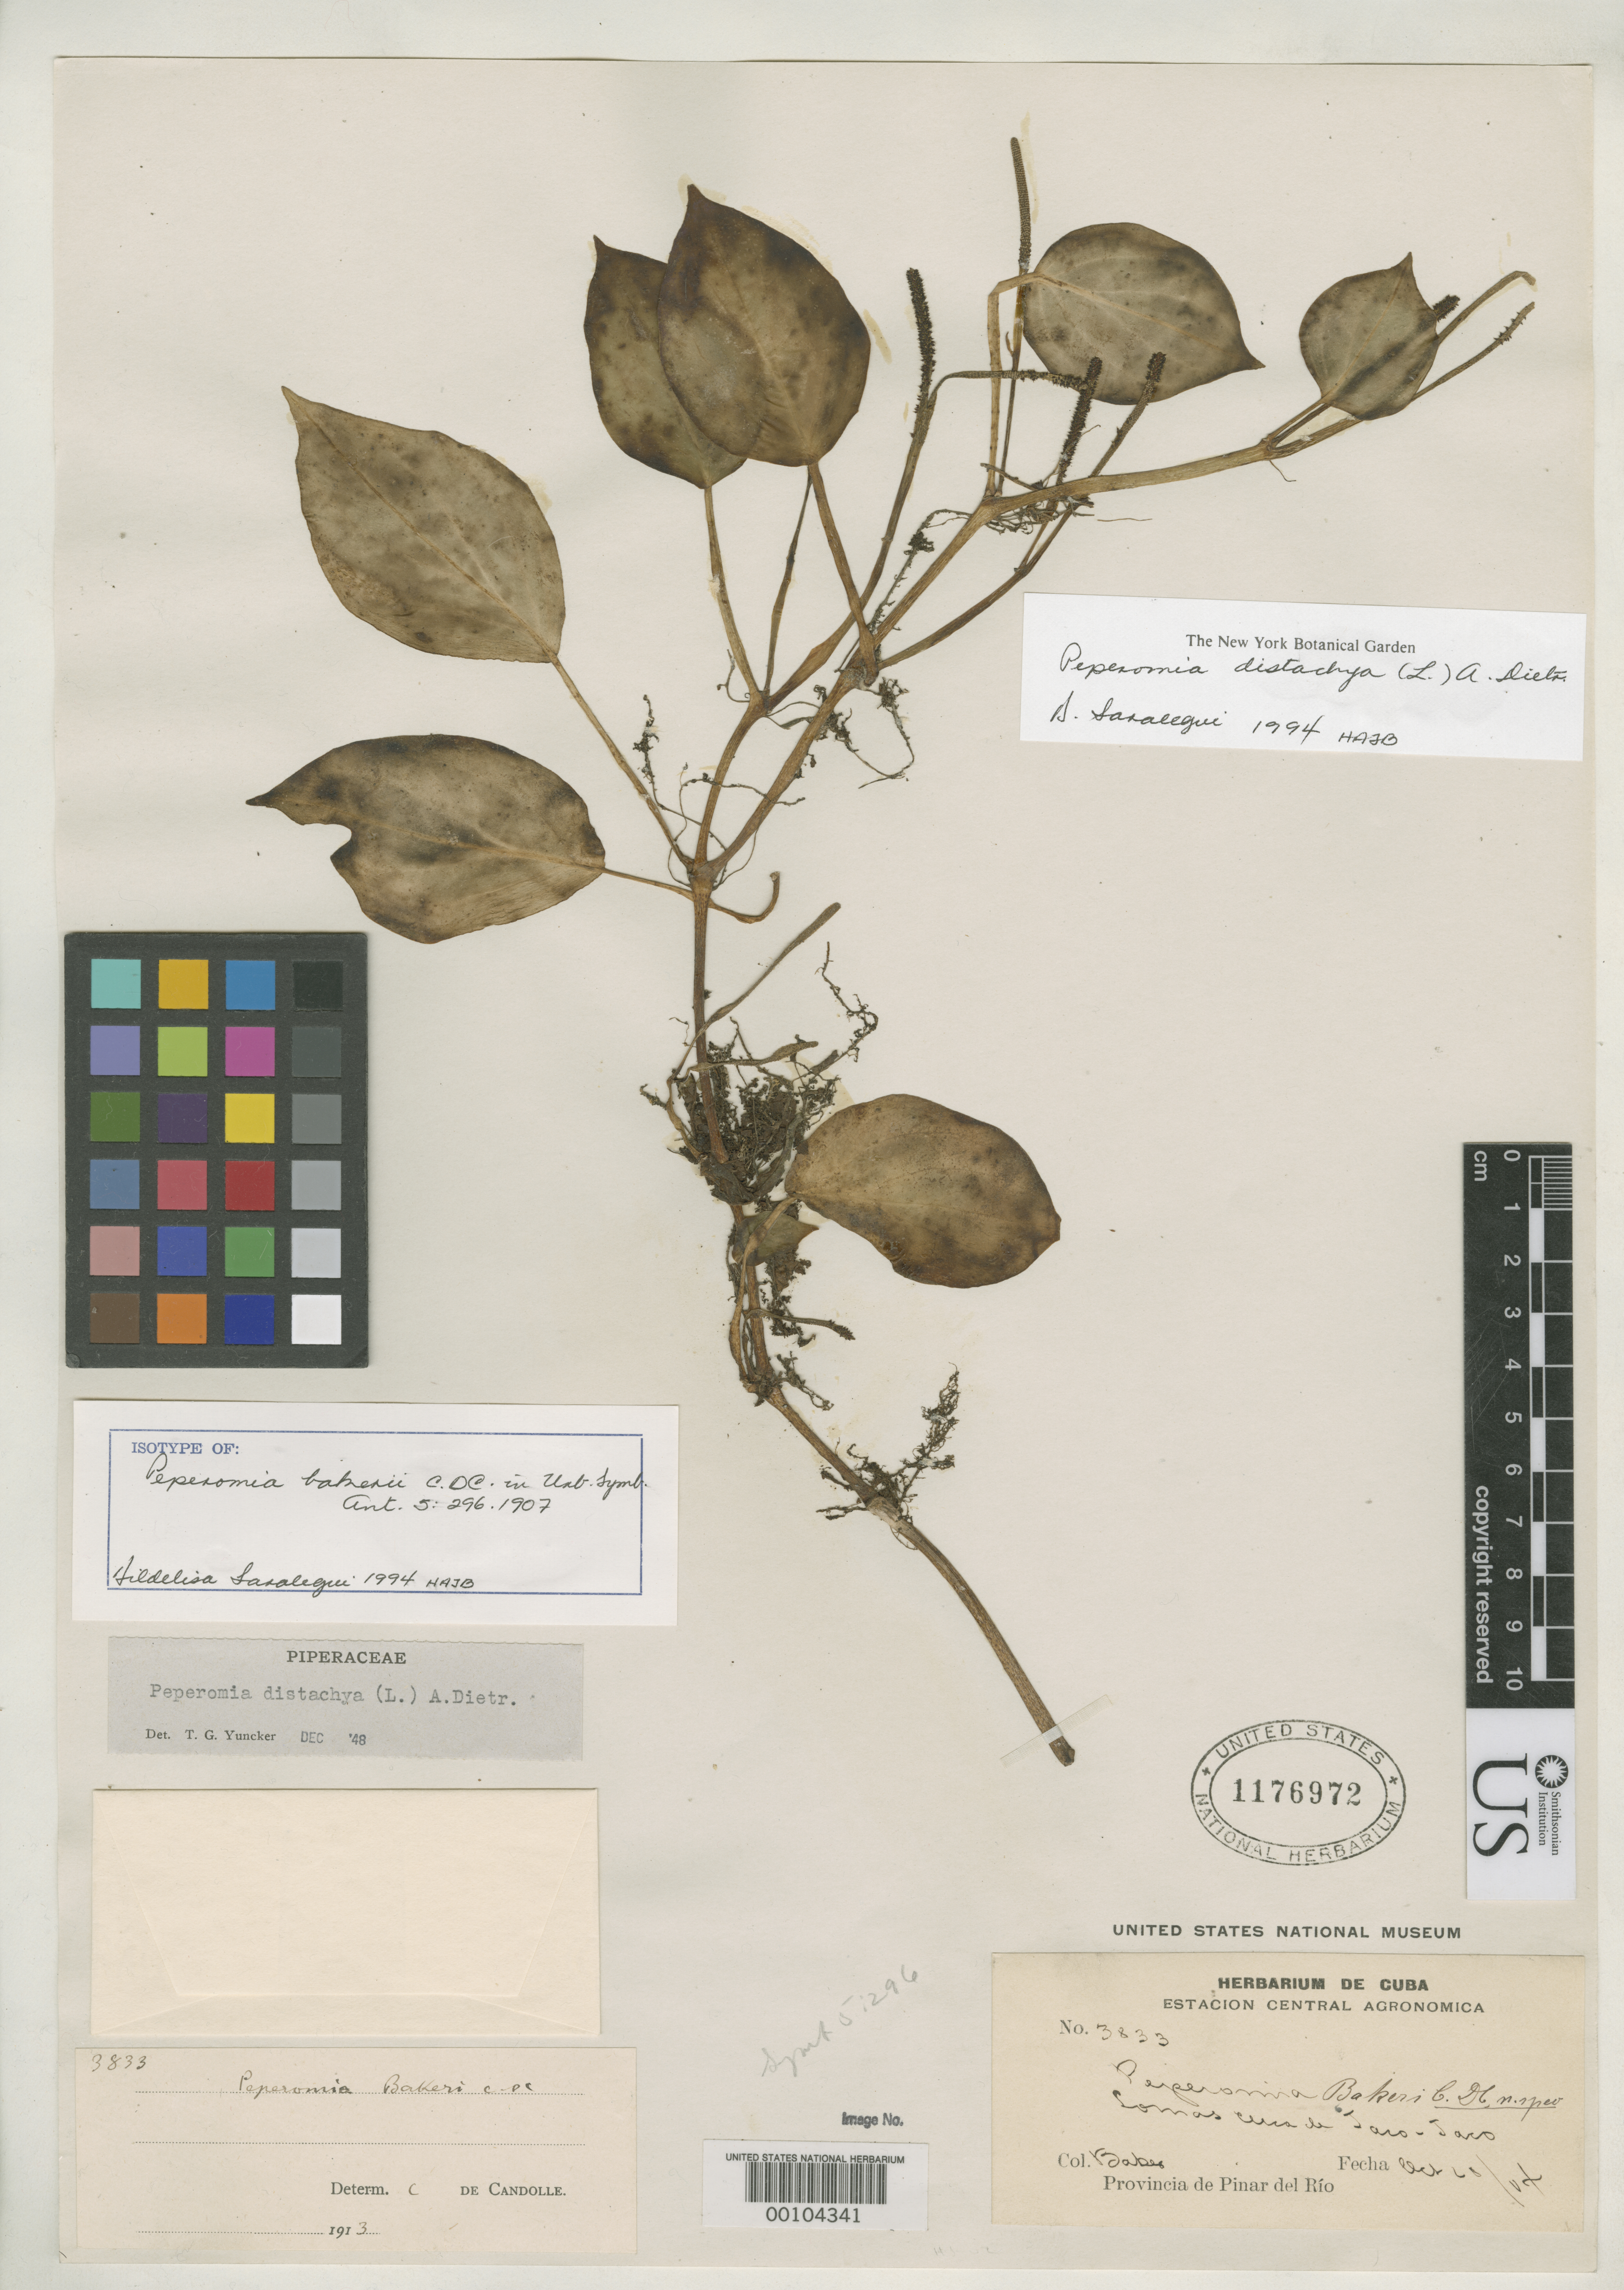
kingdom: Plantae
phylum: Tracheophyta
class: Magnoliopsida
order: Piperales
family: Piperaceae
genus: Peperomia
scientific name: Peperomia bakeri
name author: C. DC. in Urb.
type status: Isotype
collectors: C. F. Baker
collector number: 3833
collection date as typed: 20 Oct 1904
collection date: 1904-10-20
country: Cuba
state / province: Pinar del Río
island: Greater Antilles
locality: Lomas de Taco Taco.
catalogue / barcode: US 1176972